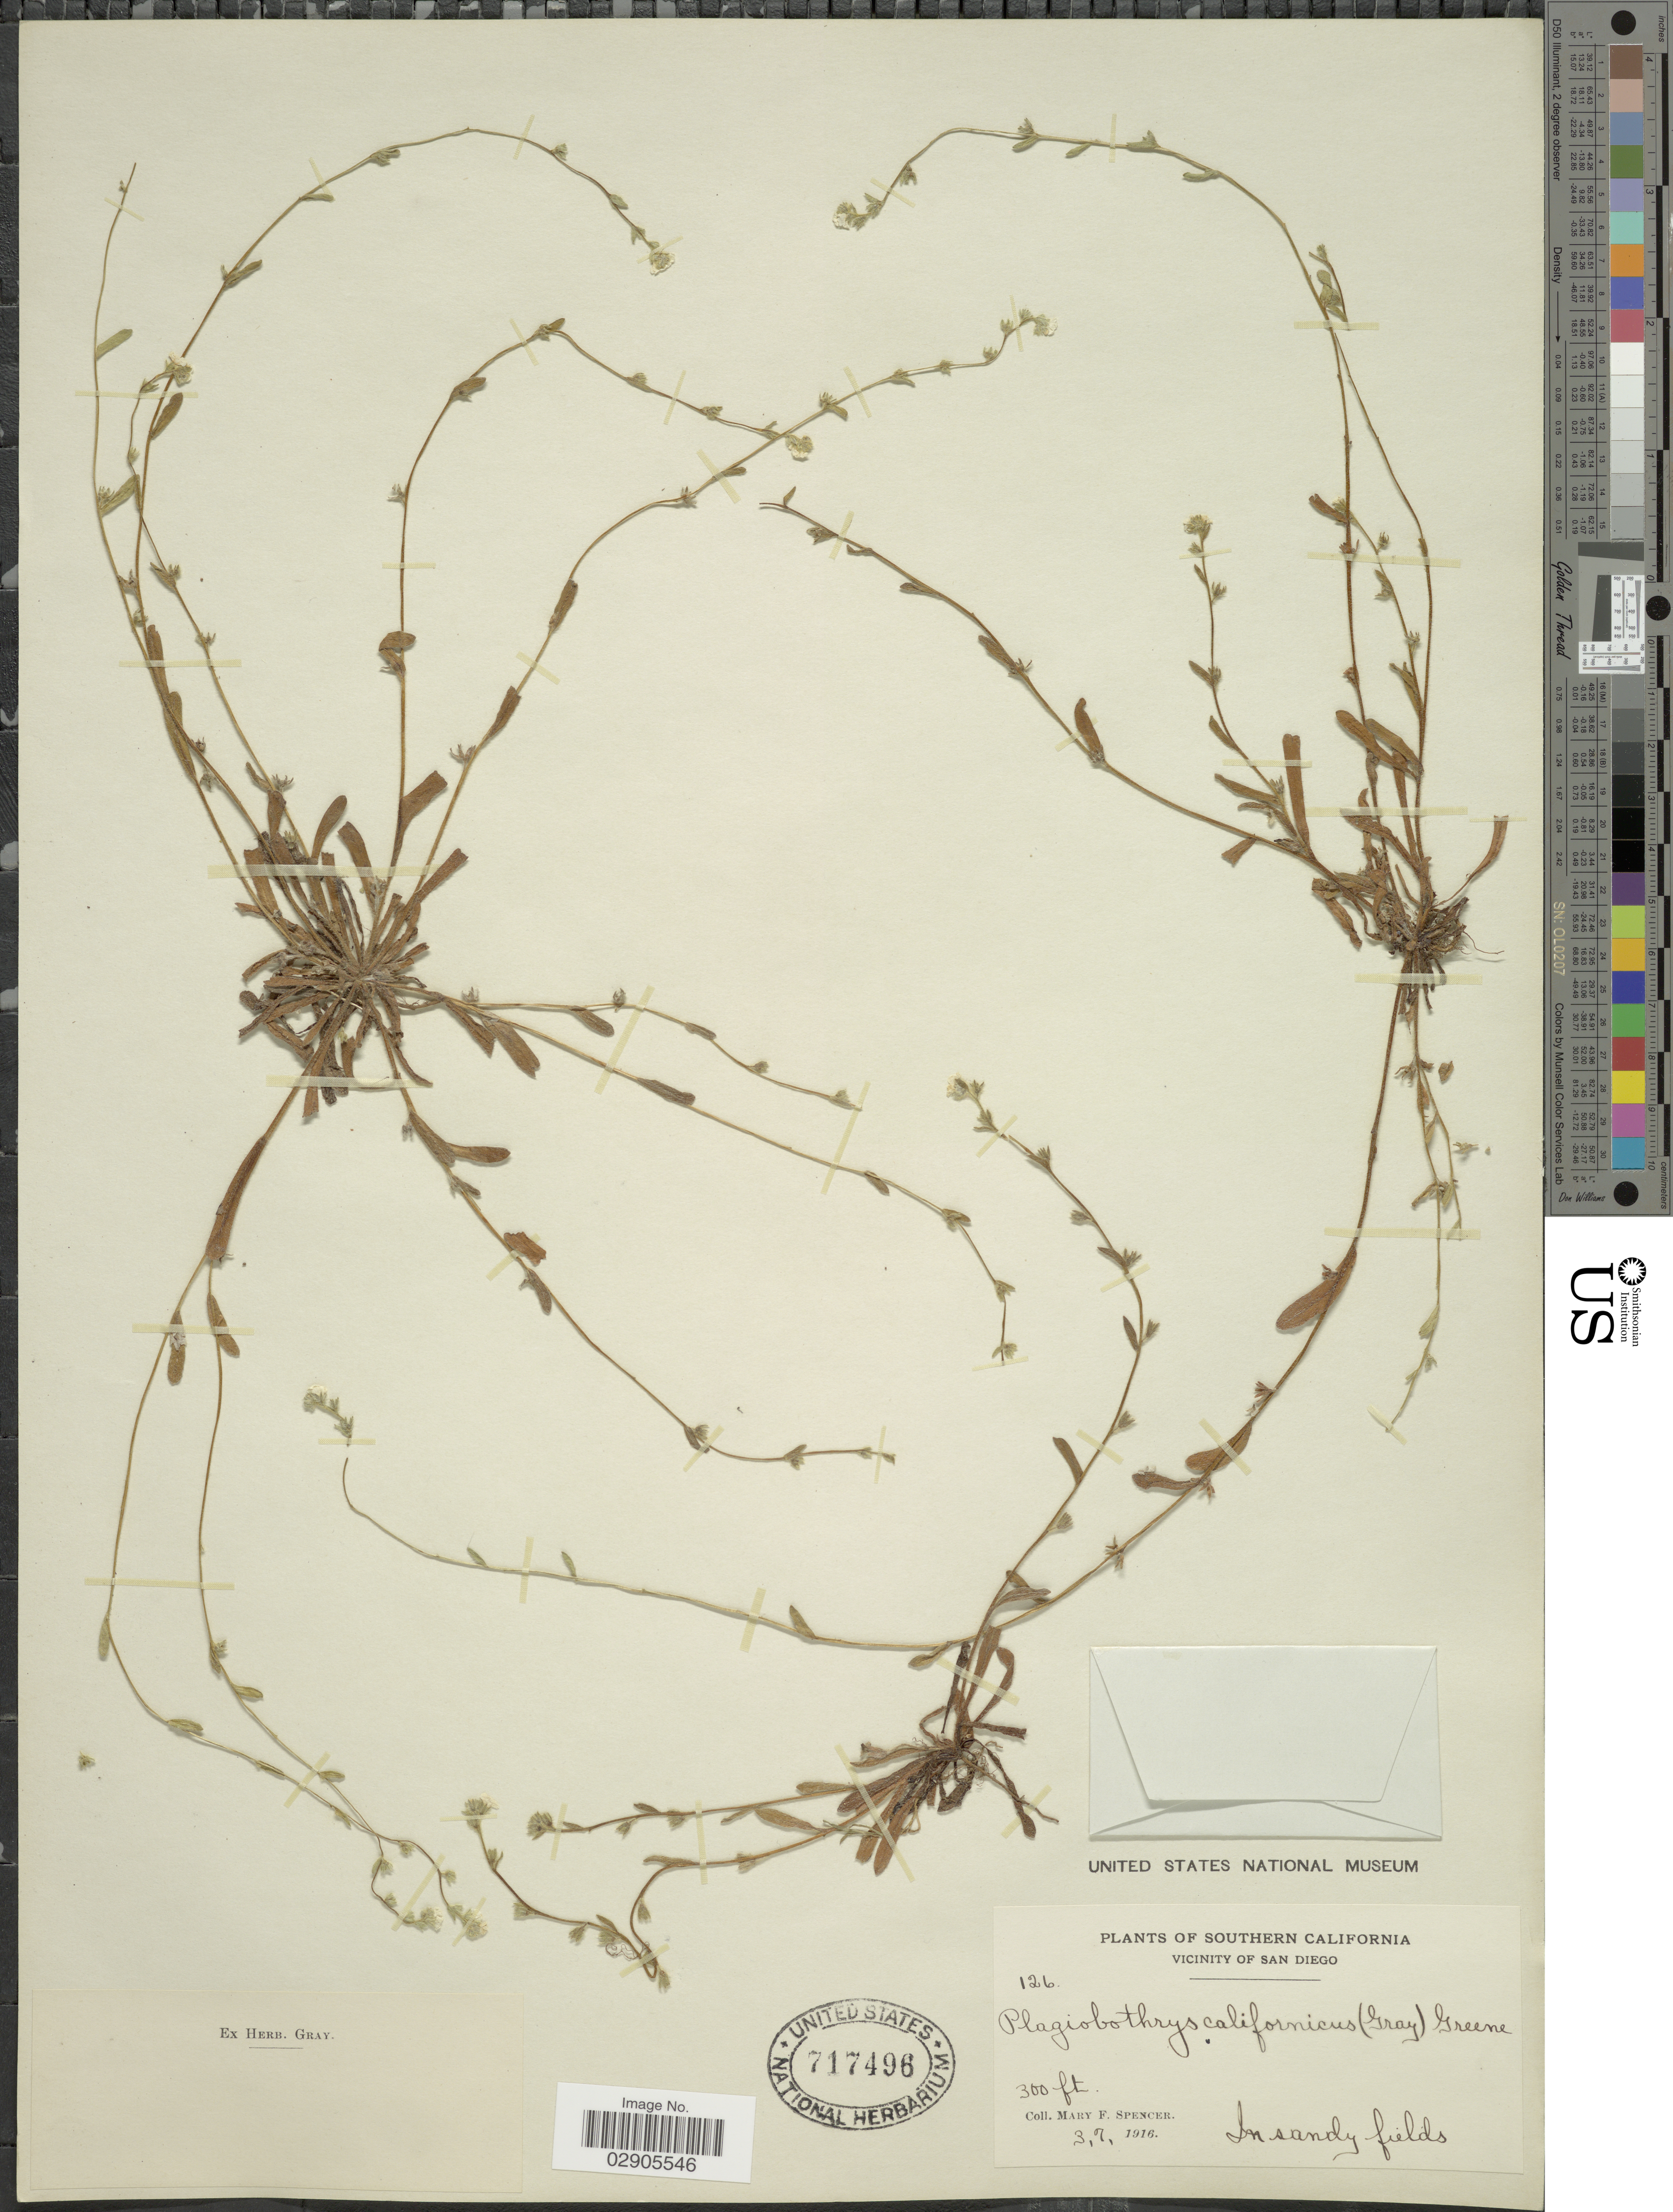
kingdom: Plantae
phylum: Tracheophyta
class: Magnoliopsida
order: Boraginales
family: Boraginaceae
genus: Plagiobothrys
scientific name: Plagiobothrys californicus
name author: (A. Gray) Greene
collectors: M. Spencer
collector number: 126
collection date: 1916-07-03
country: United States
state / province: California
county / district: San Diego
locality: Southern California. Vicinity of San Diego.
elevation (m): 91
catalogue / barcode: US 717496